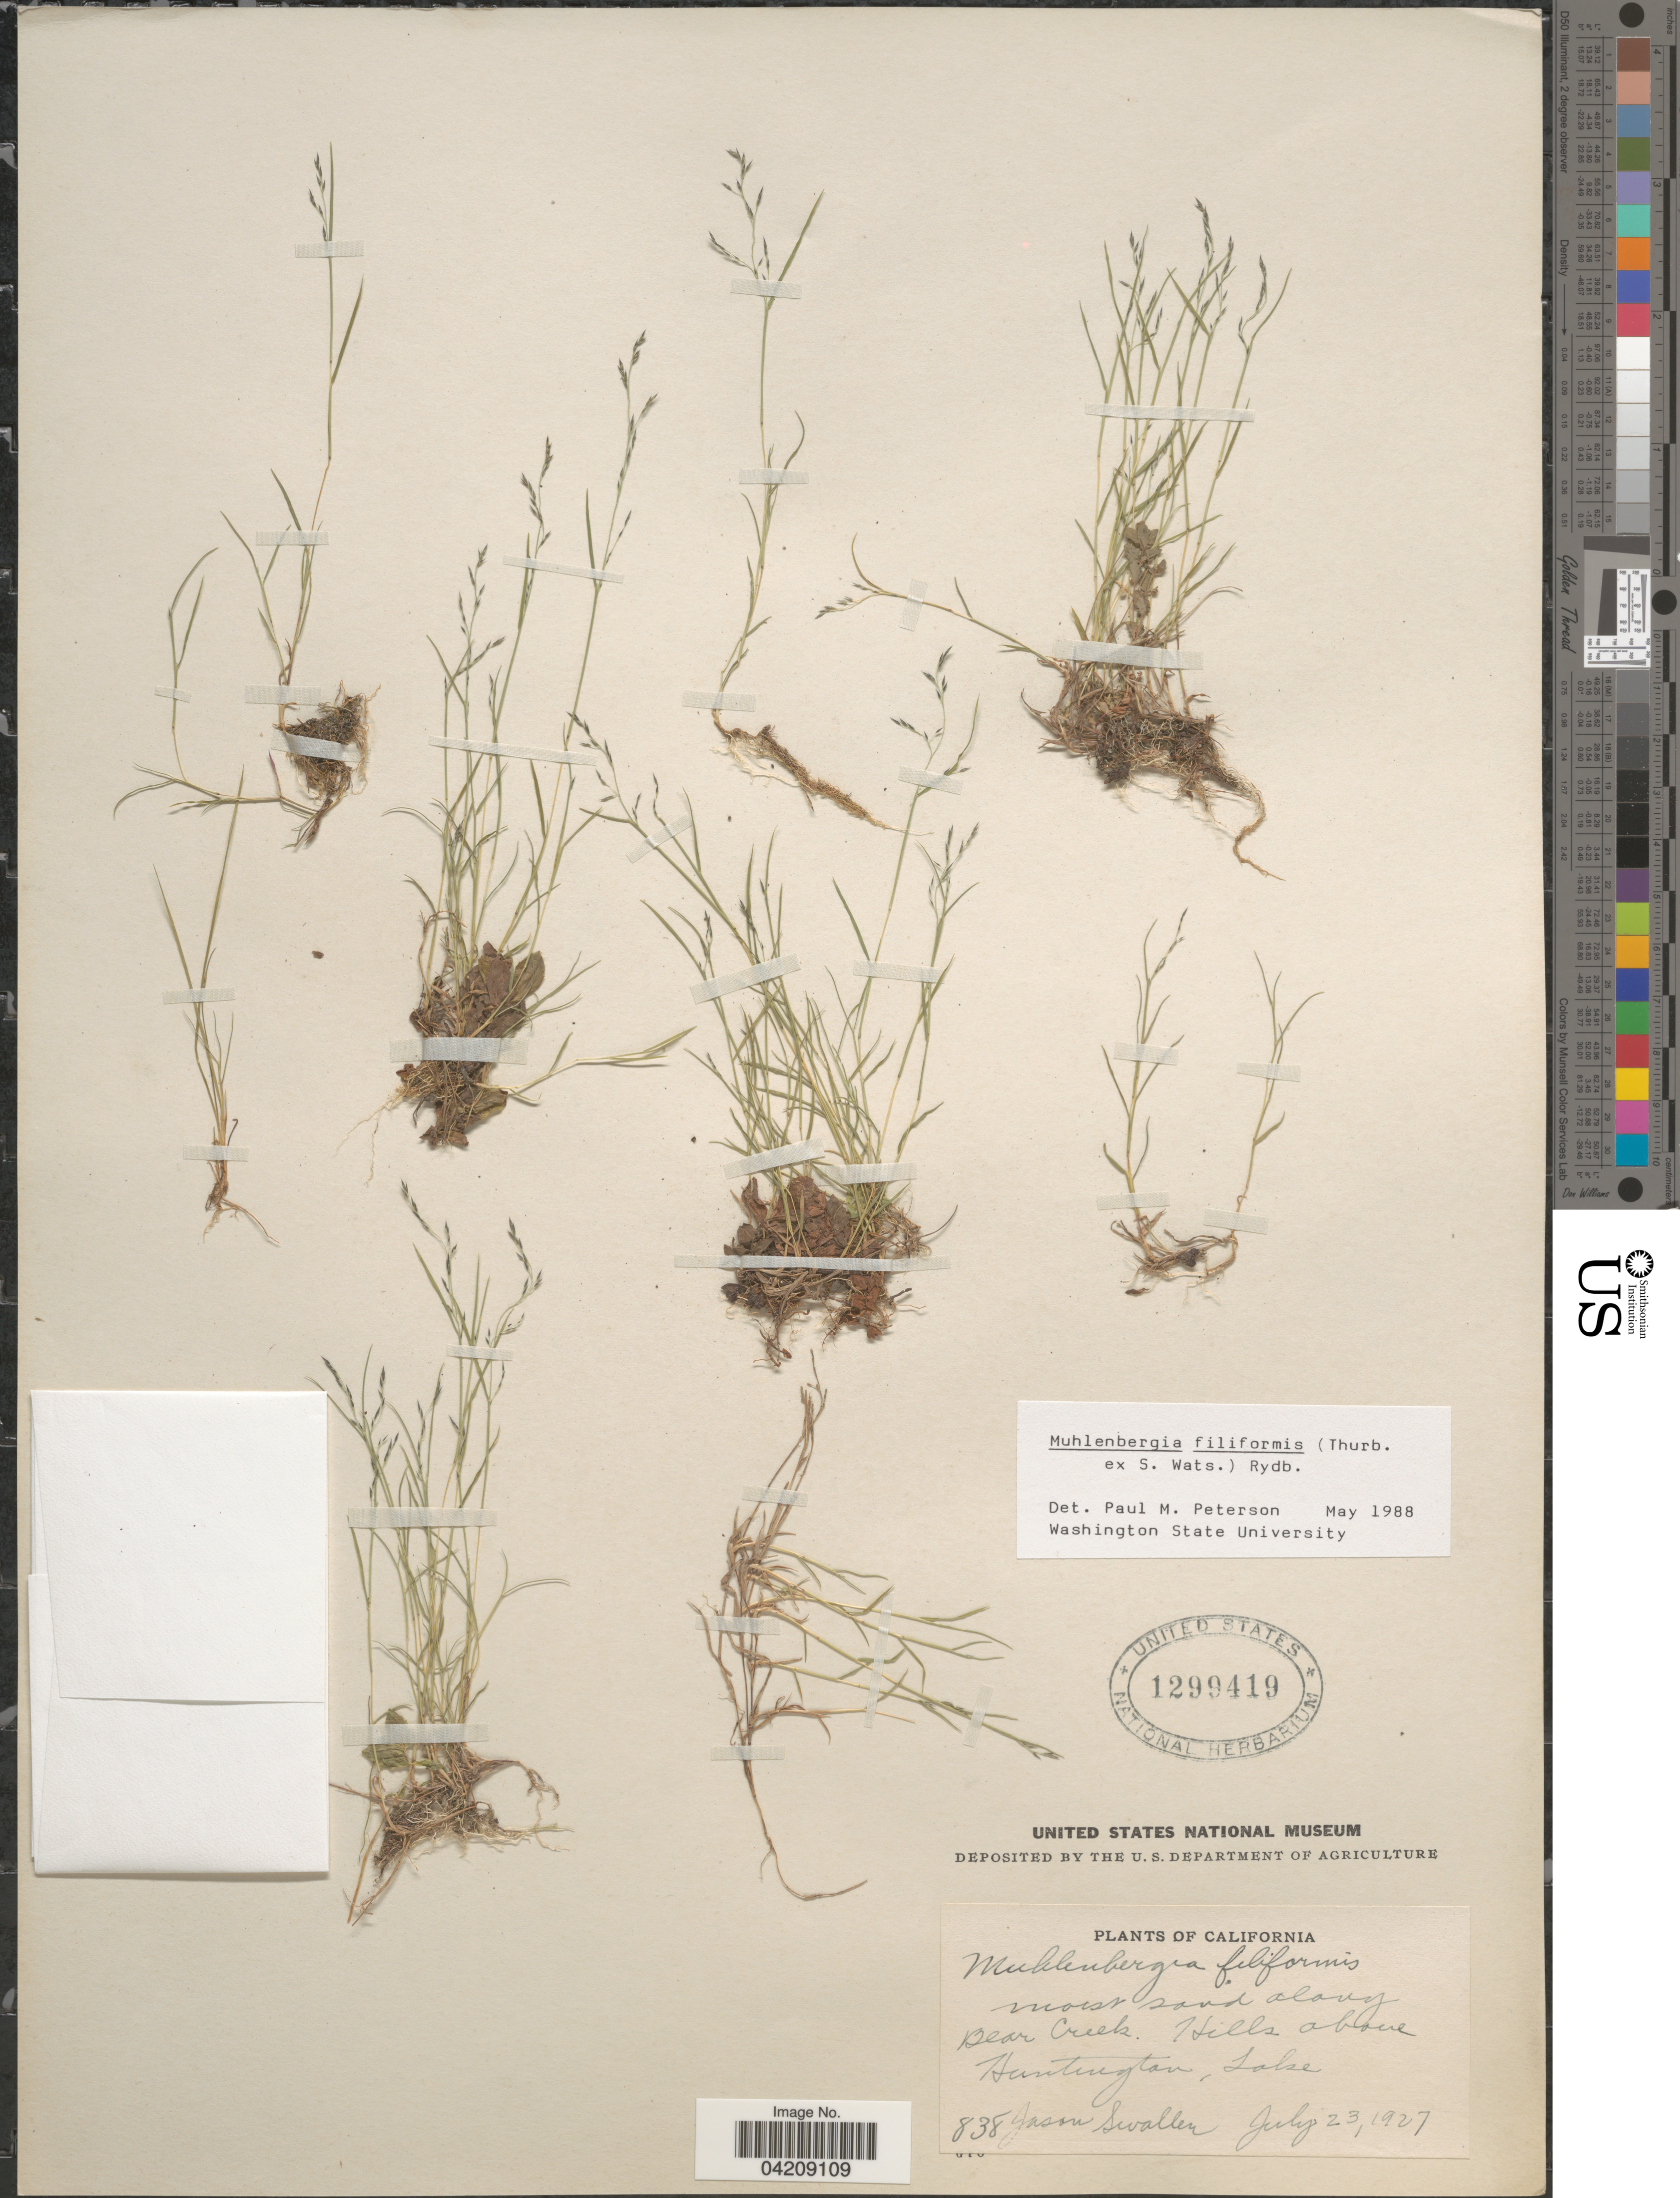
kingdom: Plantae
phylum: Tracheophyta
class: Liliopsida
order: Poales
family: Poaceae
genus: Muhlenbergia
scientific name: Muhlenbergia filiformis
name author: (Thurb. ex S. Watson) Rydb.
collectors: J. R. Swallen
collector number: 838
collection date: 1927-07-23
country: United States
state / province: California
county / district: Fresno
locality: Moist sand along Bear Creek. Hills above Huntington Lake.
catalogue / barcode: US 1299419